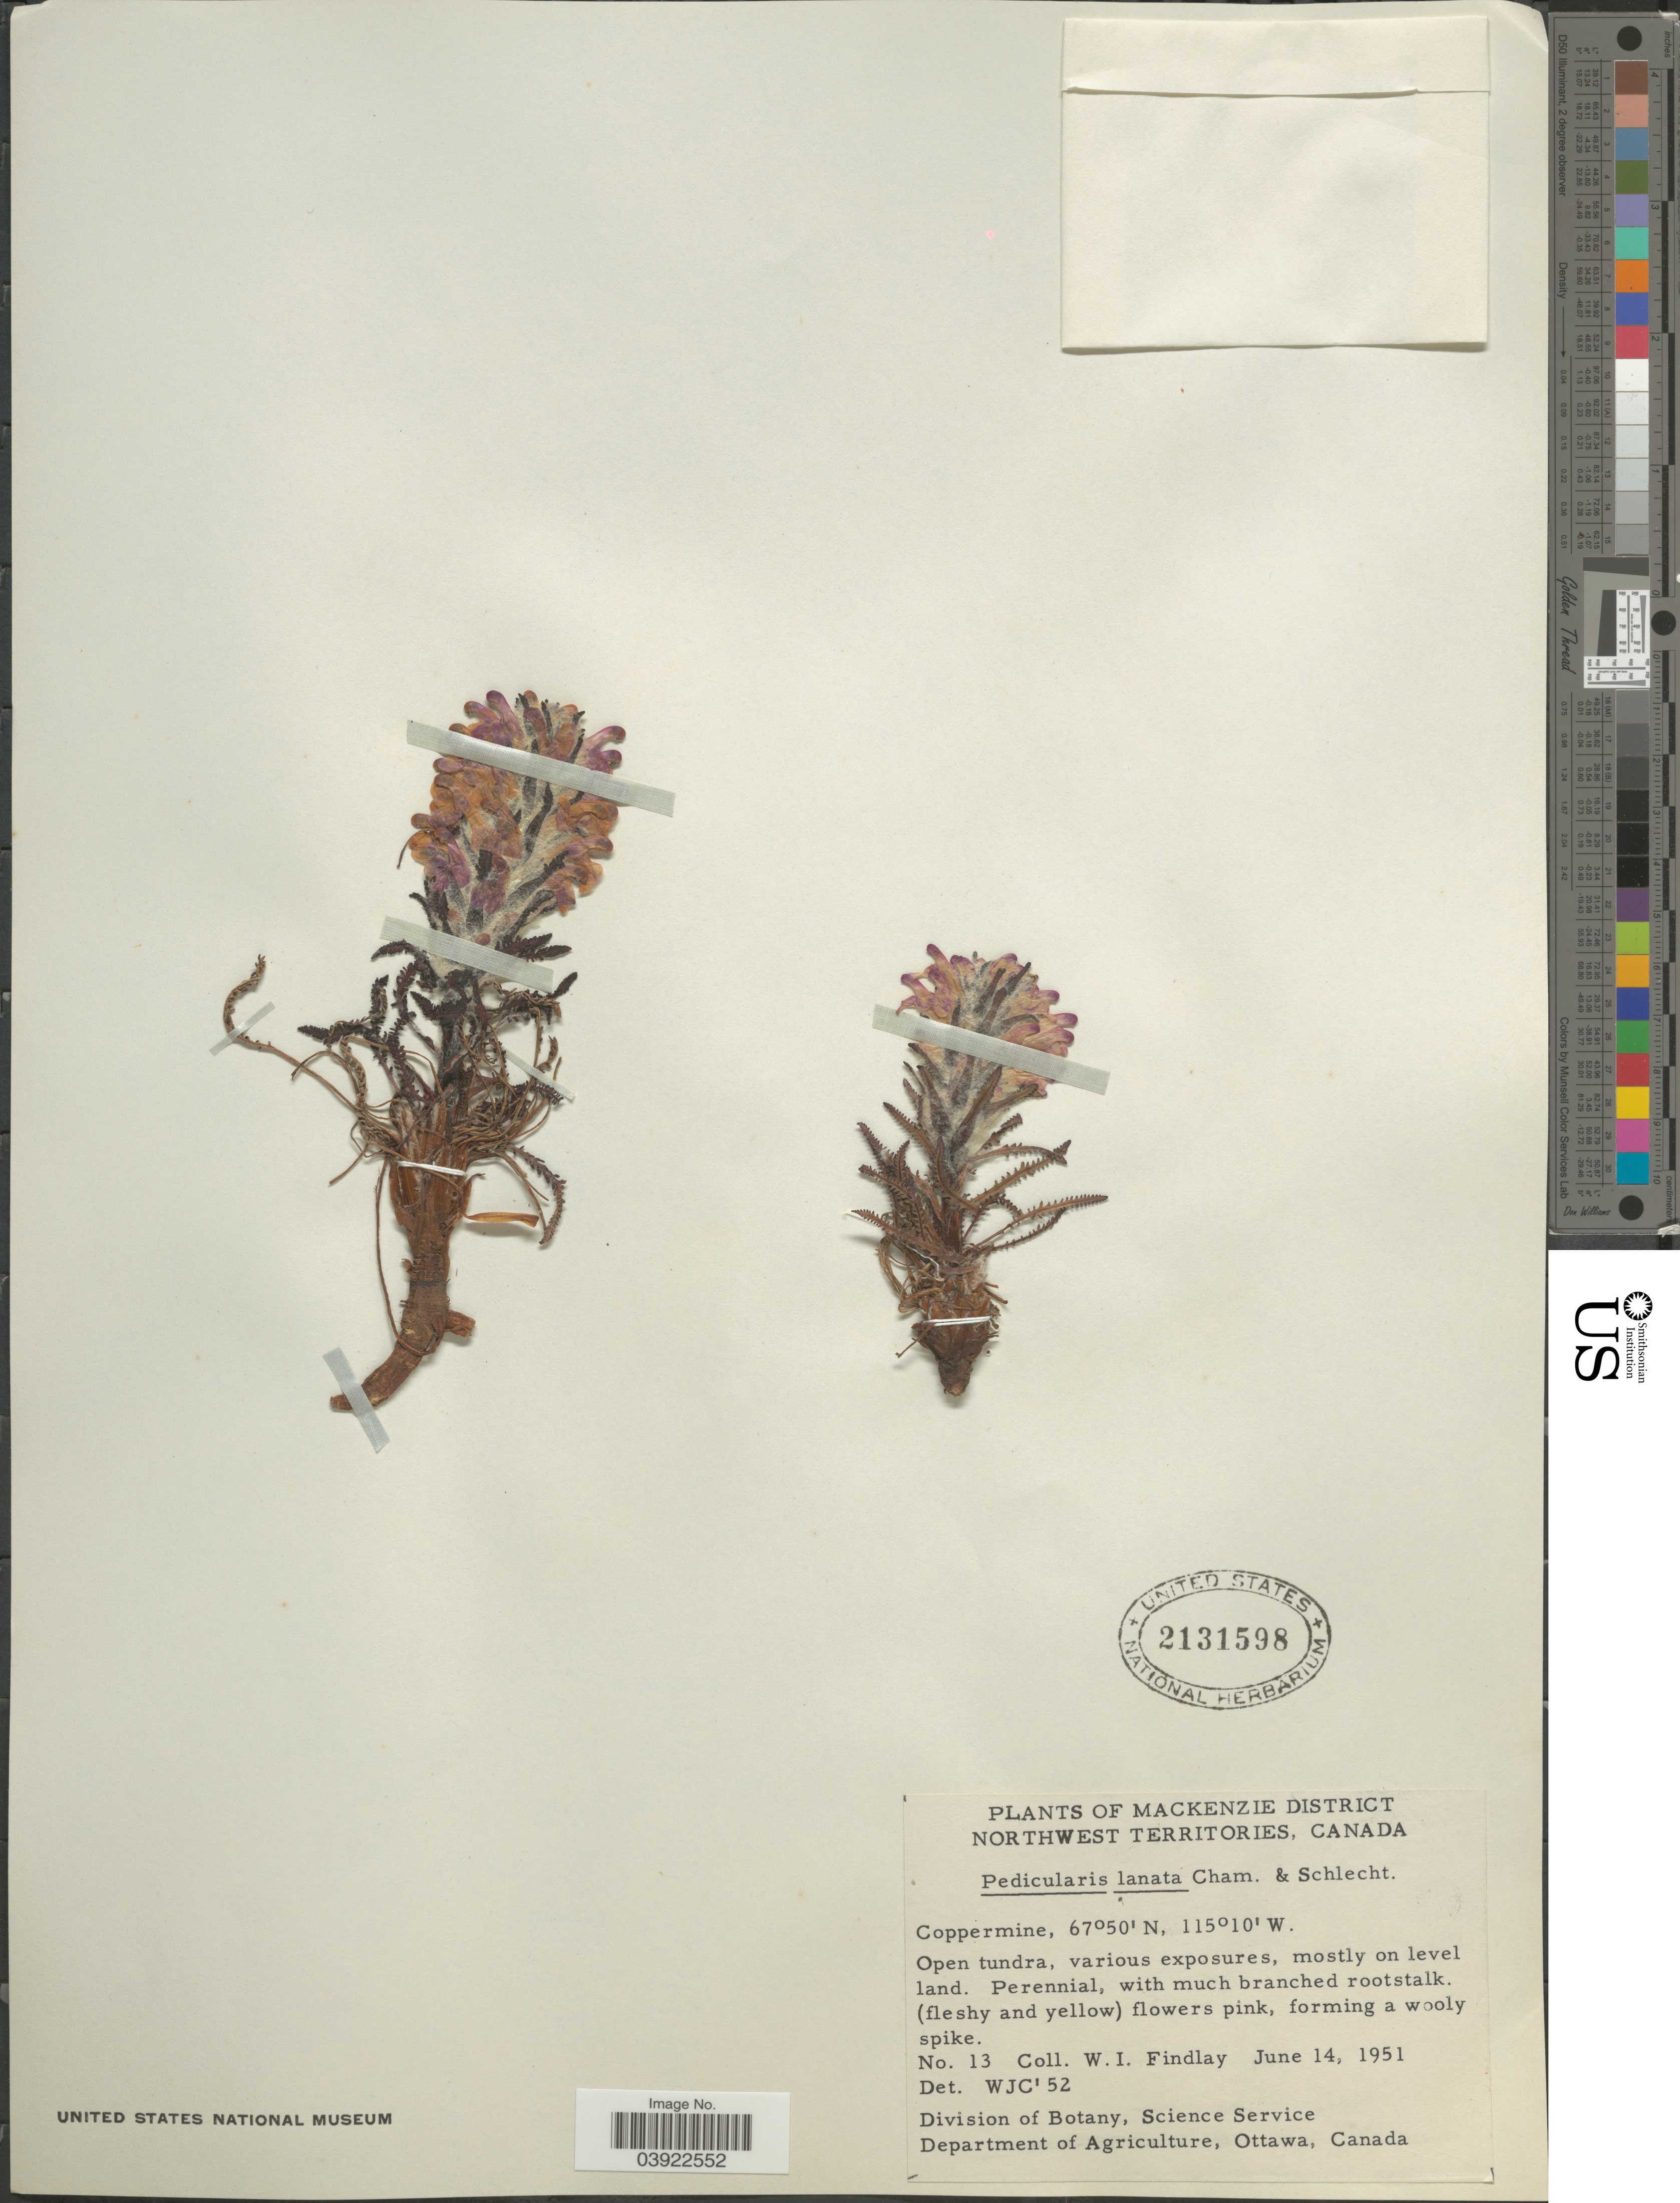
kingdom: Plantae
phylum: Tracheophyta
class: Magnoliopsida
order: Lamiales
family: Orobanchaceae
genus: Pedicularis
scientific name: Pedicularis lanata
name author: Willd. ex Cham. & Schltdl.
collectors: W. Findlay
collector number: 13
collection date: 1951-06-14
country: Canada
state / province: Northwest Territories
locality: Mackenzie District. Coppermine.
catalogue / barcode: US 2131598